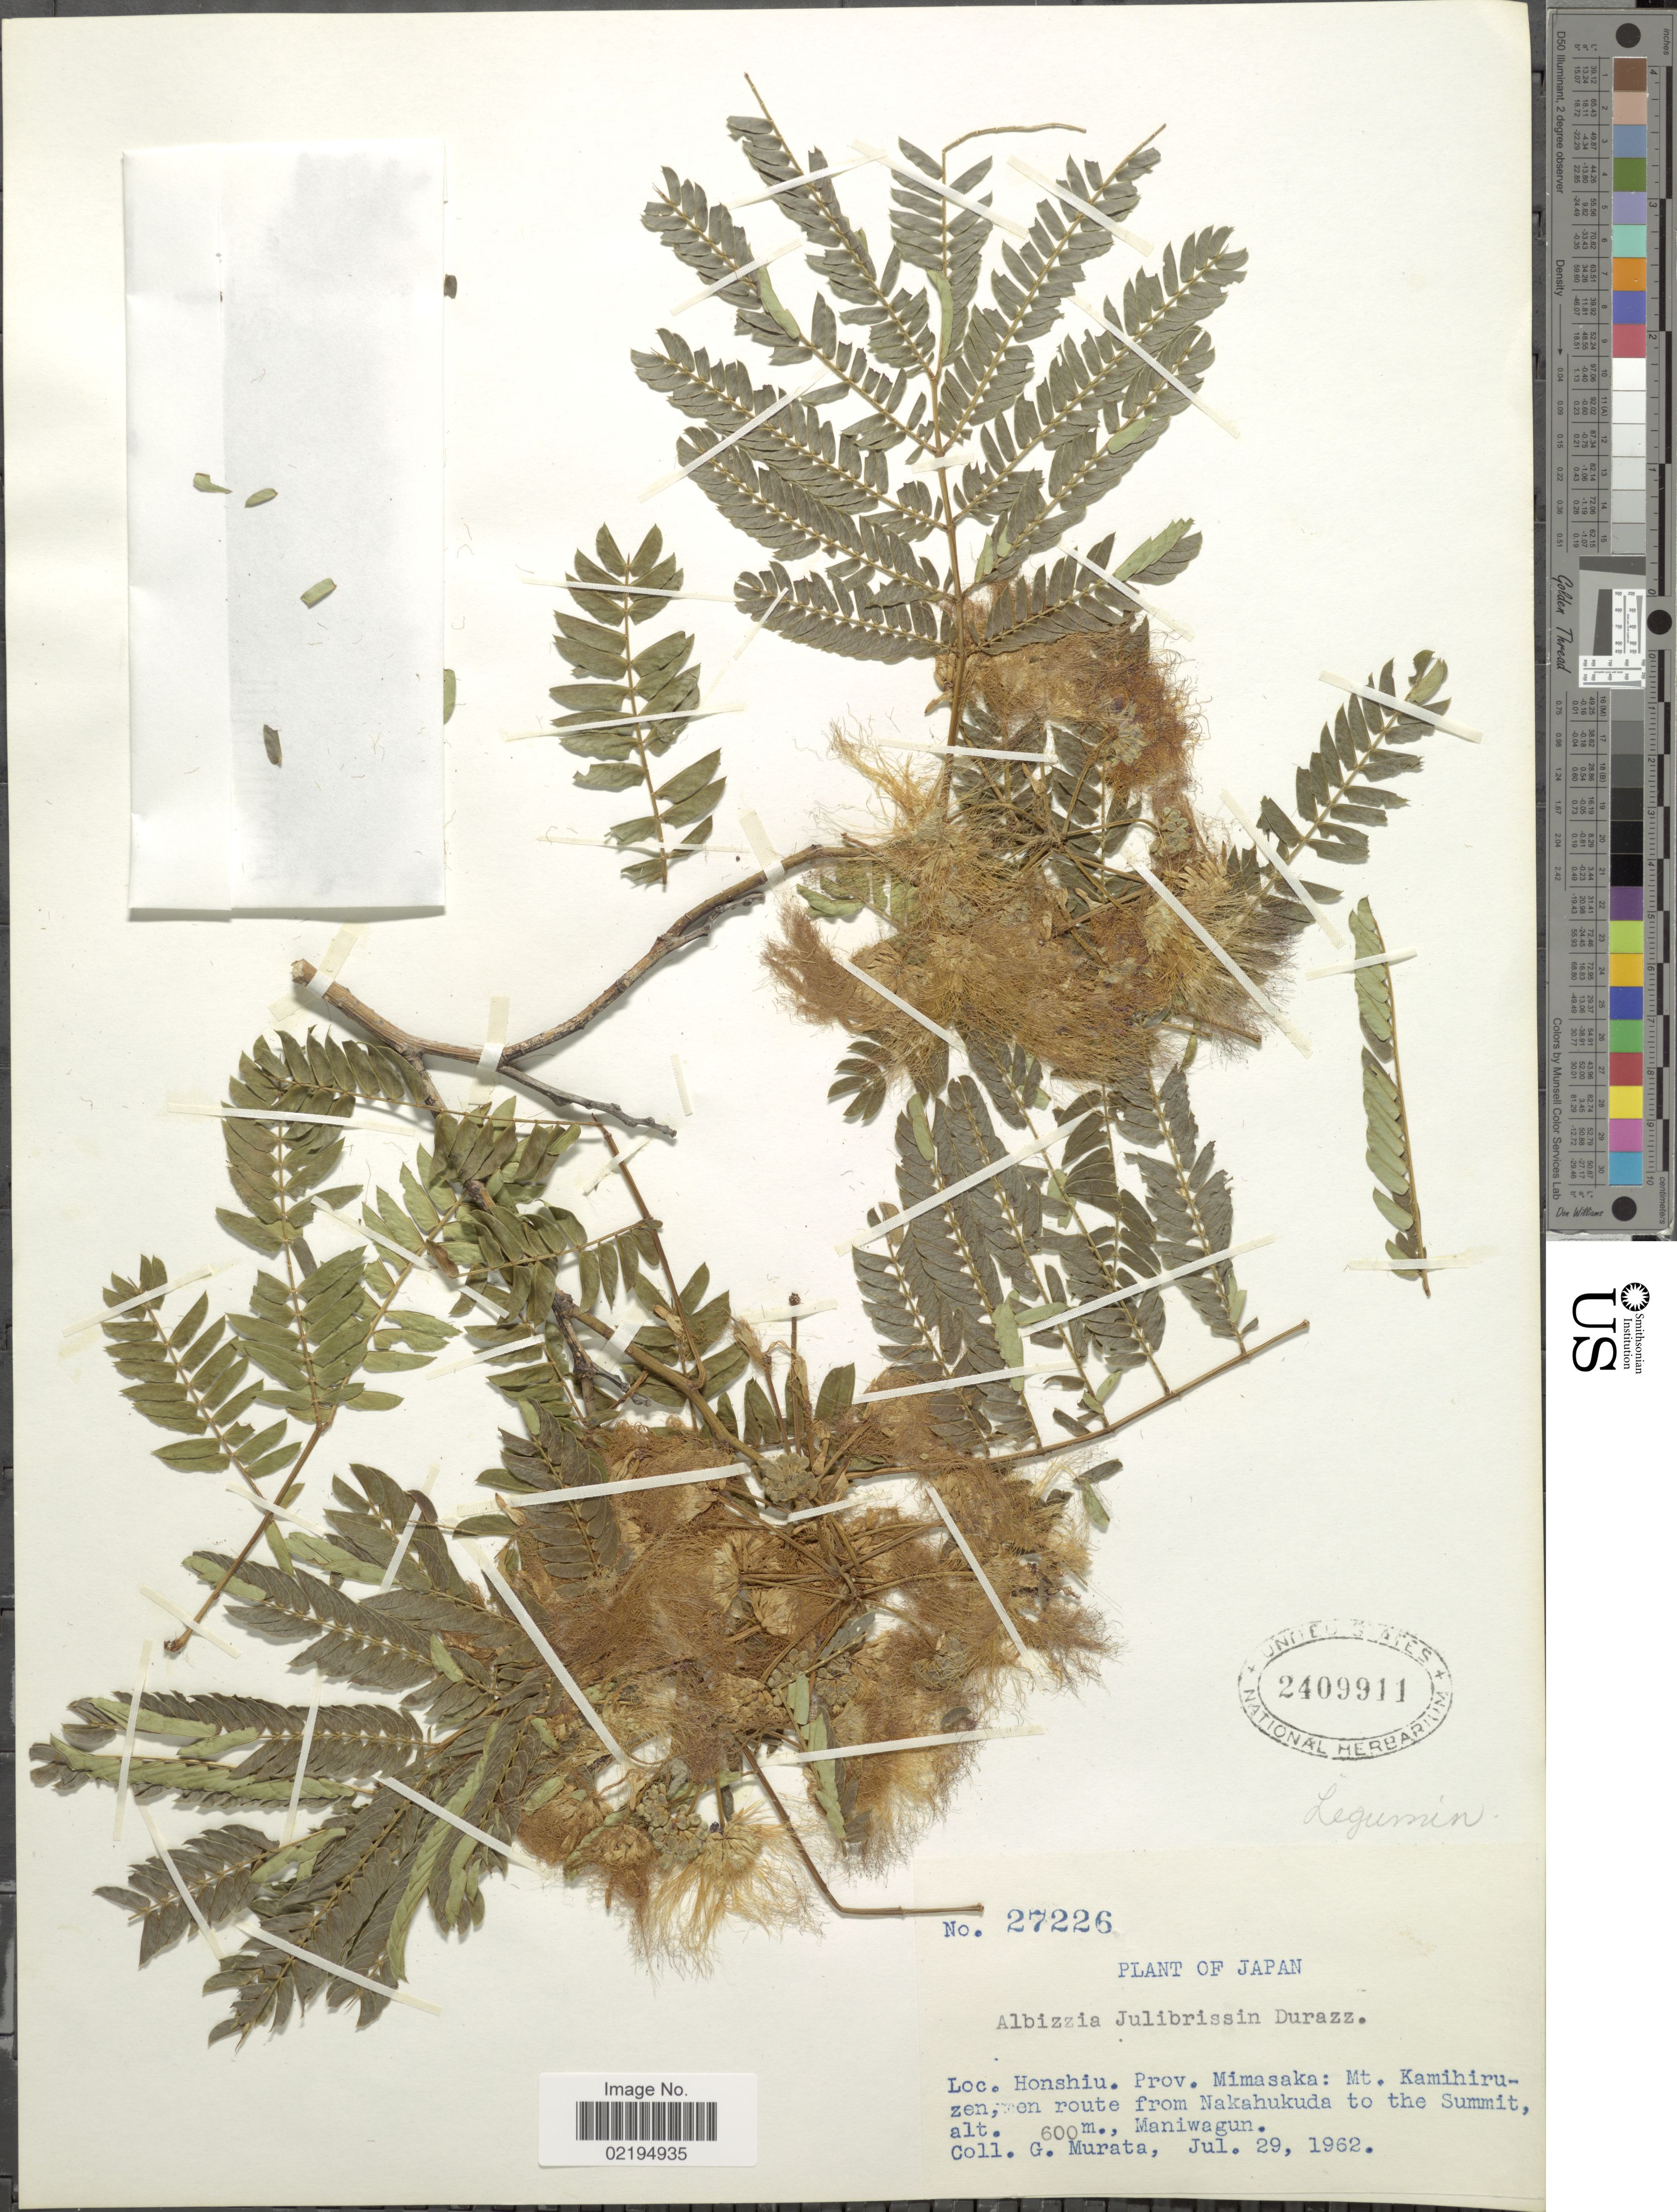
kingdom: Plantae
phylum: Tracheophyta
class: Magnoliopsida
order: Fabales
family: Fabaceae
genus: Albizia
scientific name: Albizia julibrissin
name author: Durazz.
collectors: G. Murata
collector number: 27226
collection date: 1962-07-29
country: Japan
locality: Honshiu, Prov. Mimasaka: Mt. Kamihiruzen, en route from Nakahukuda to the Summit, Maniwagun.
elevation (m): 600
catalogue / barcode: US 2409911